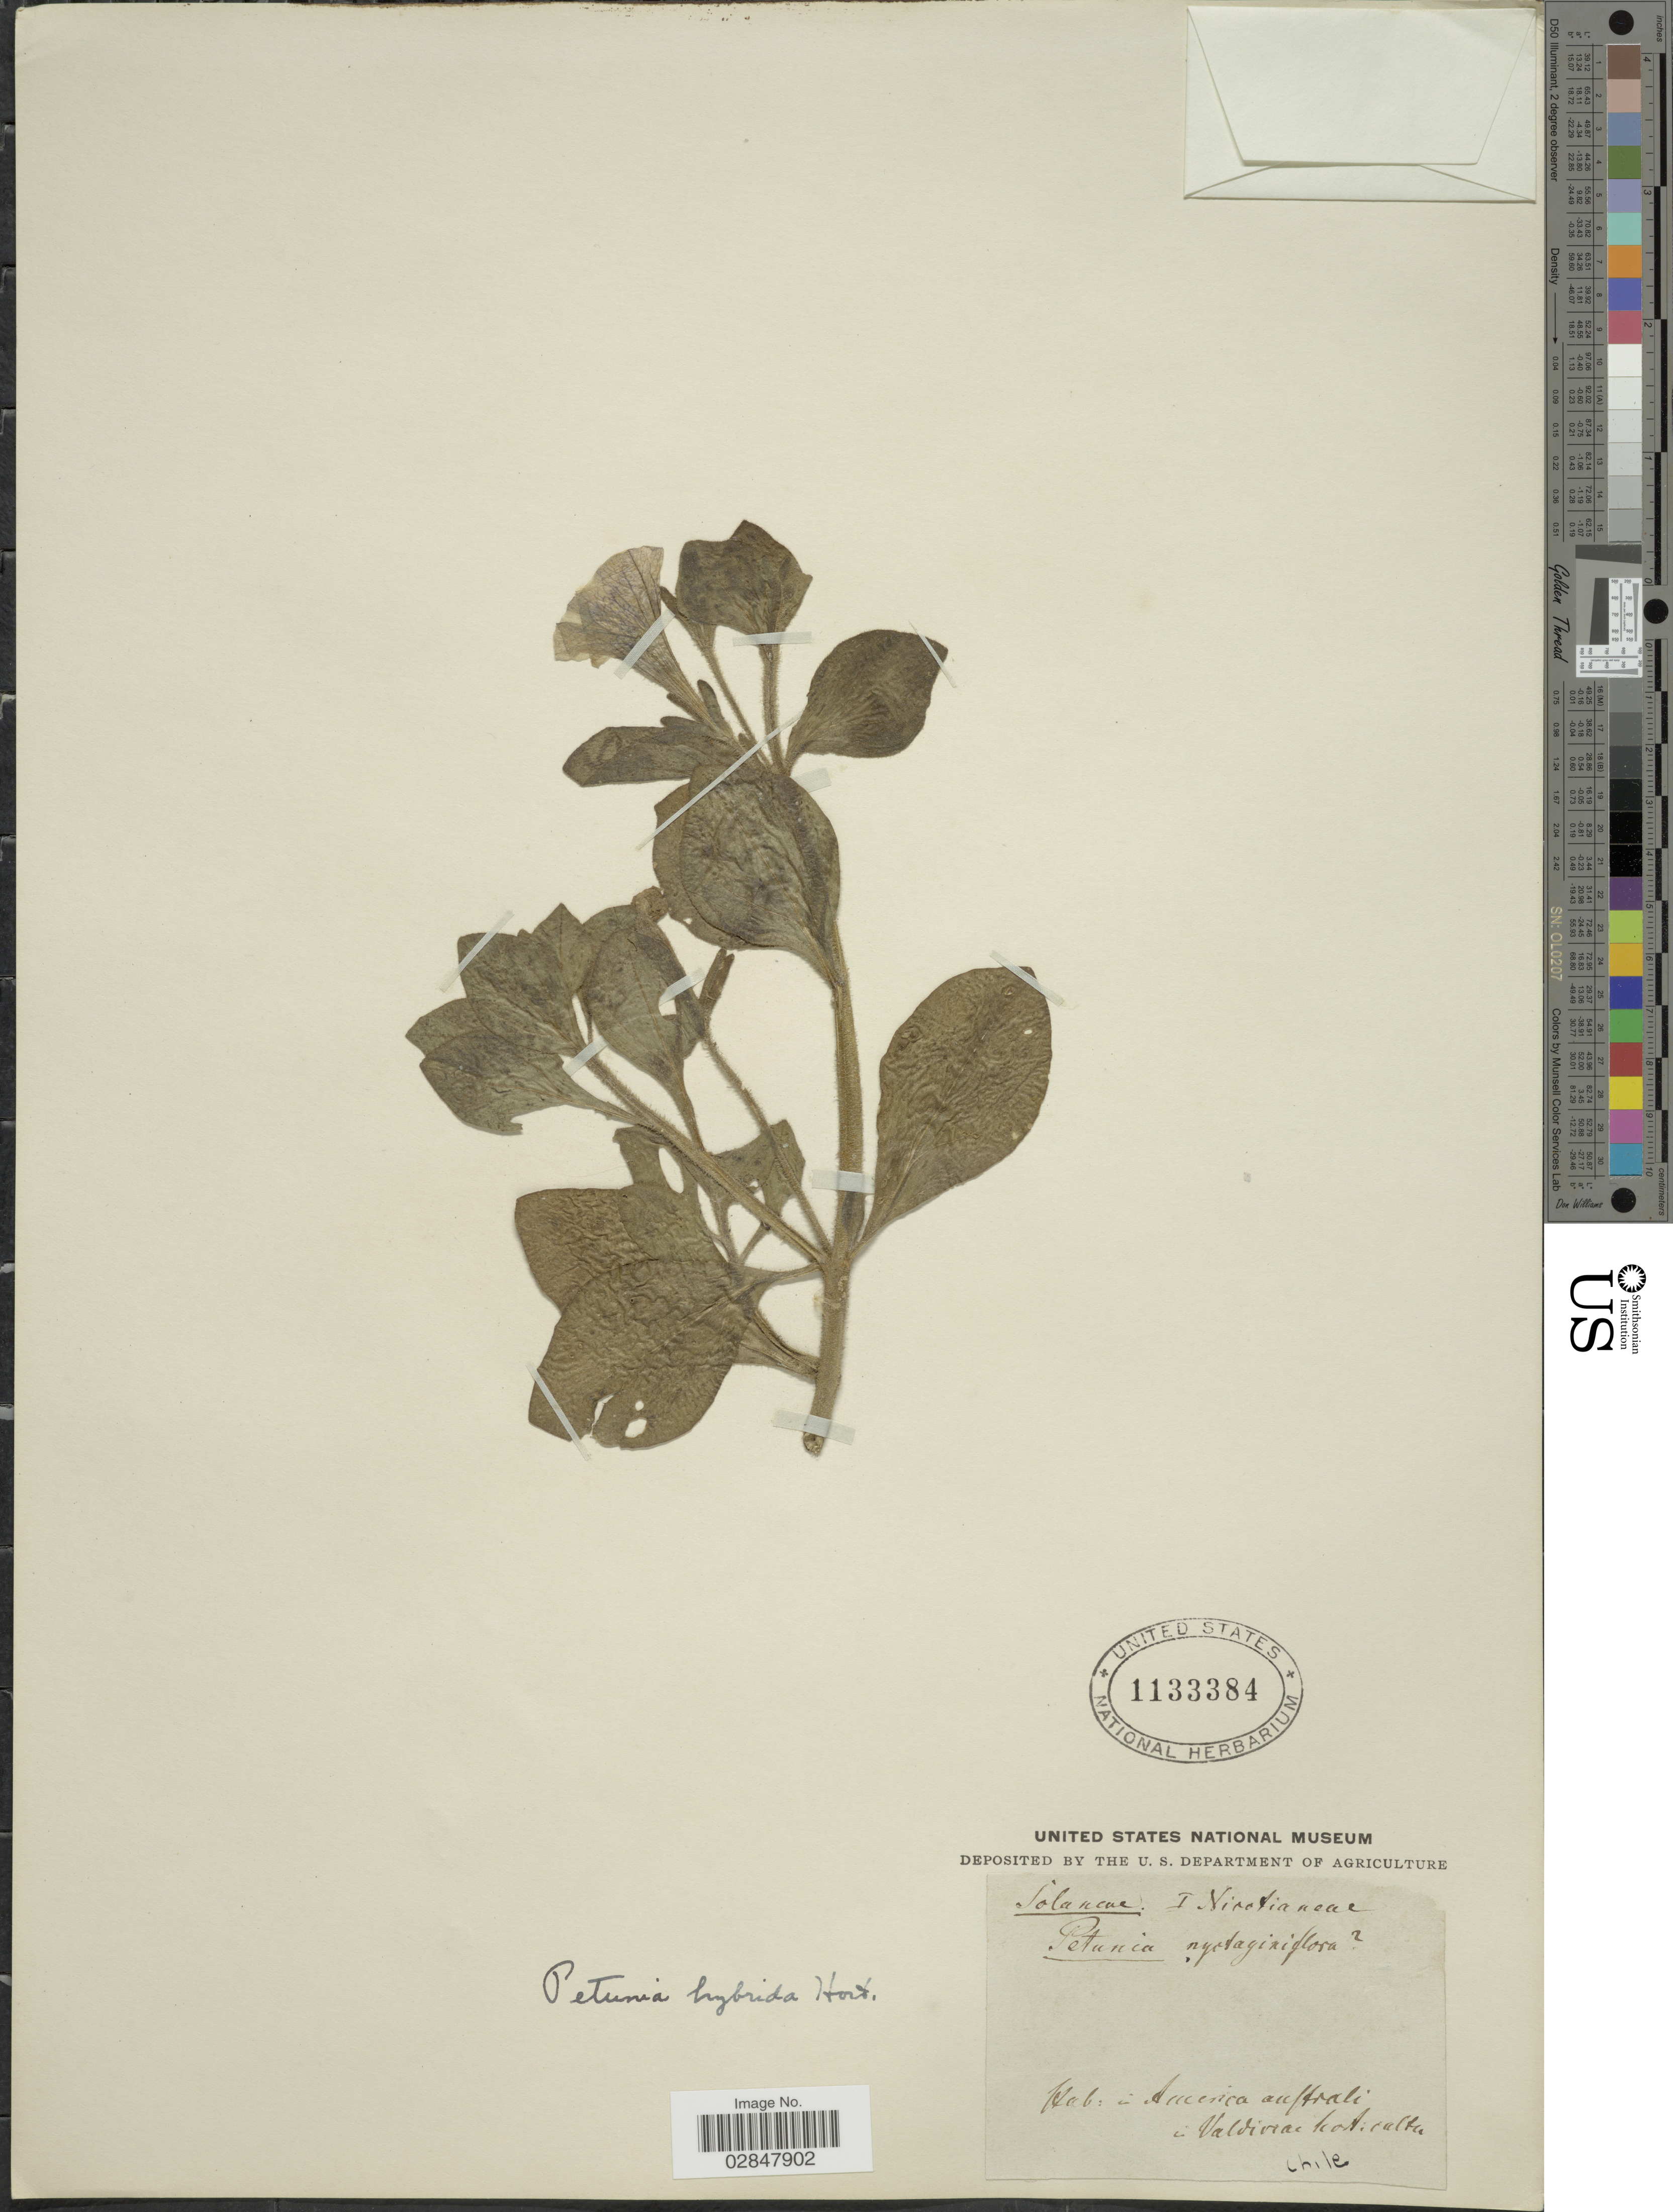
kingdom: Plantae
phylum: Tracheophyta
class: Magnoliopsida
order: Solanales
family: Solanaceae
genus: Petunia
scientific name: Petunia hybrida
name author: E. Vilm.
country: Chile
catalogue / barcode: US 1133384